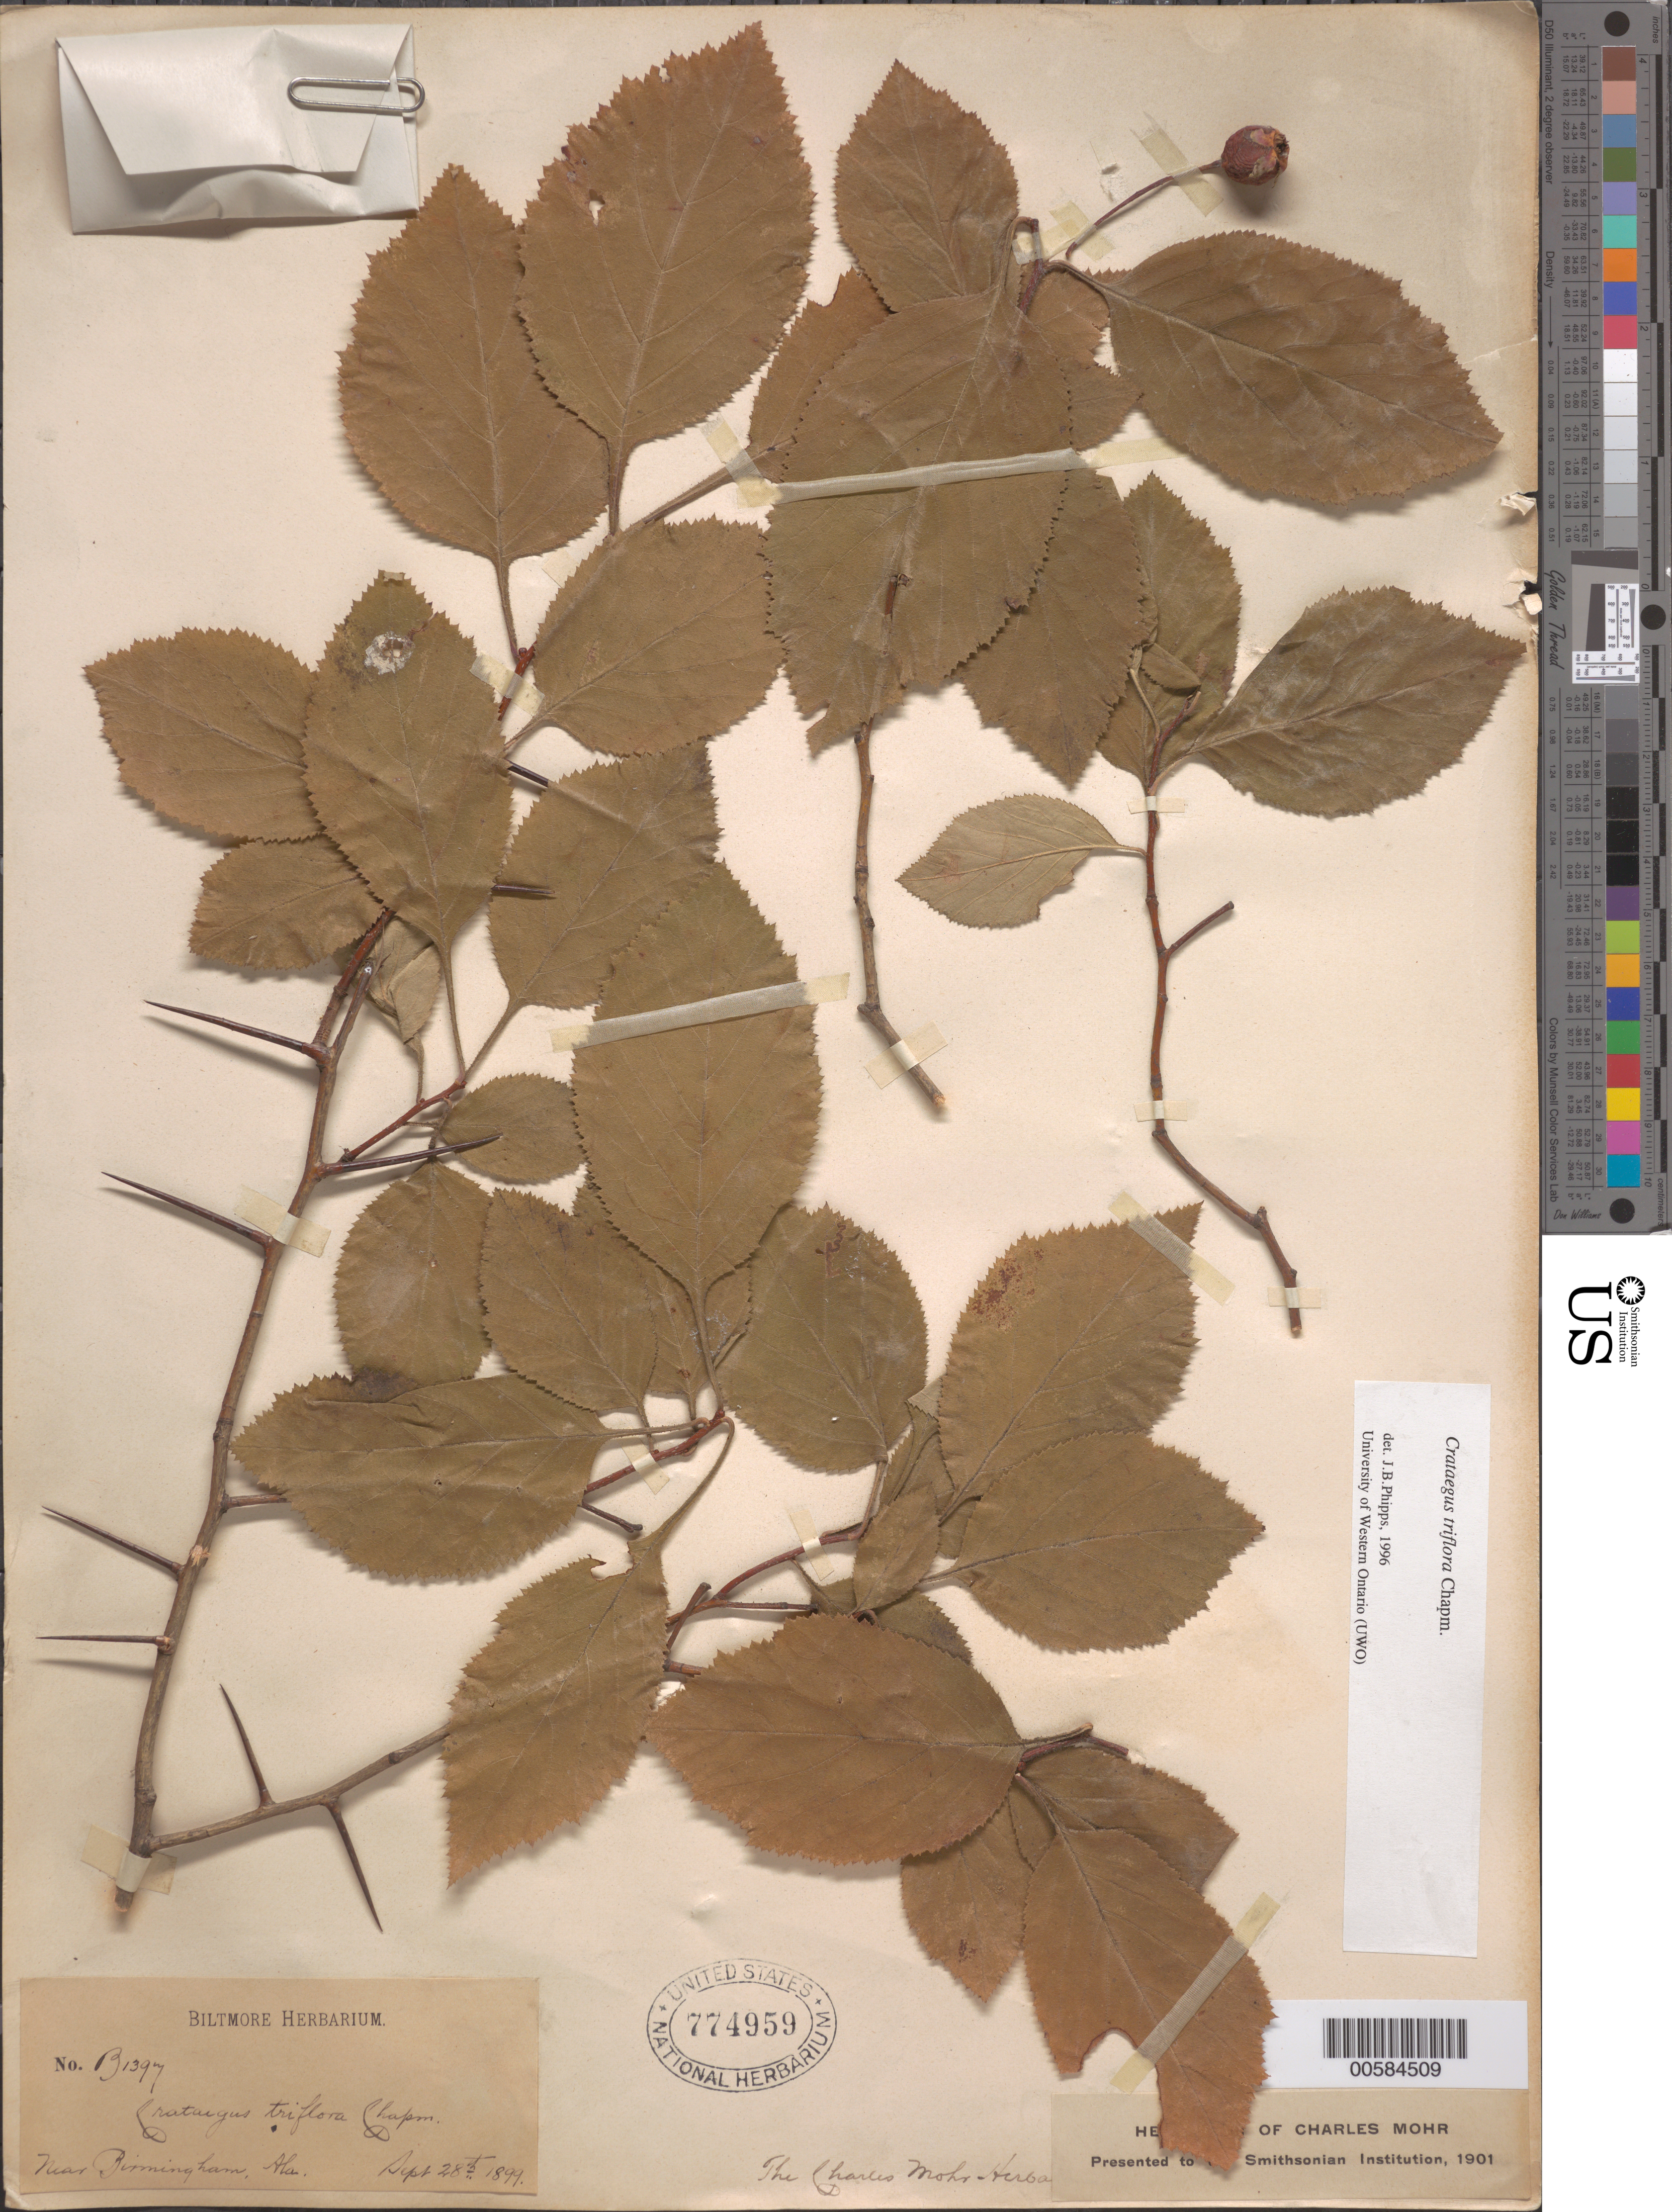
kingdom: Plantae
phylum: Tracheophyta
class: Magnoliopsida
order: Rosales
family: Rosaceae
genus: Crataegus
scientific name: Crataegus triflora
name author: Chapm.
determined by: Phipps, James B., (UWO), University of Western Ontario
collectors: ex herb. Biltmore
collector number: B1397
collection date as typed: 28 Sep 1899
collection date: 1899-09-28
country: United States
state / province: Alabama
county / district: Jefferson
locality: Near Birmingham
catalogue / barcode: US 774959